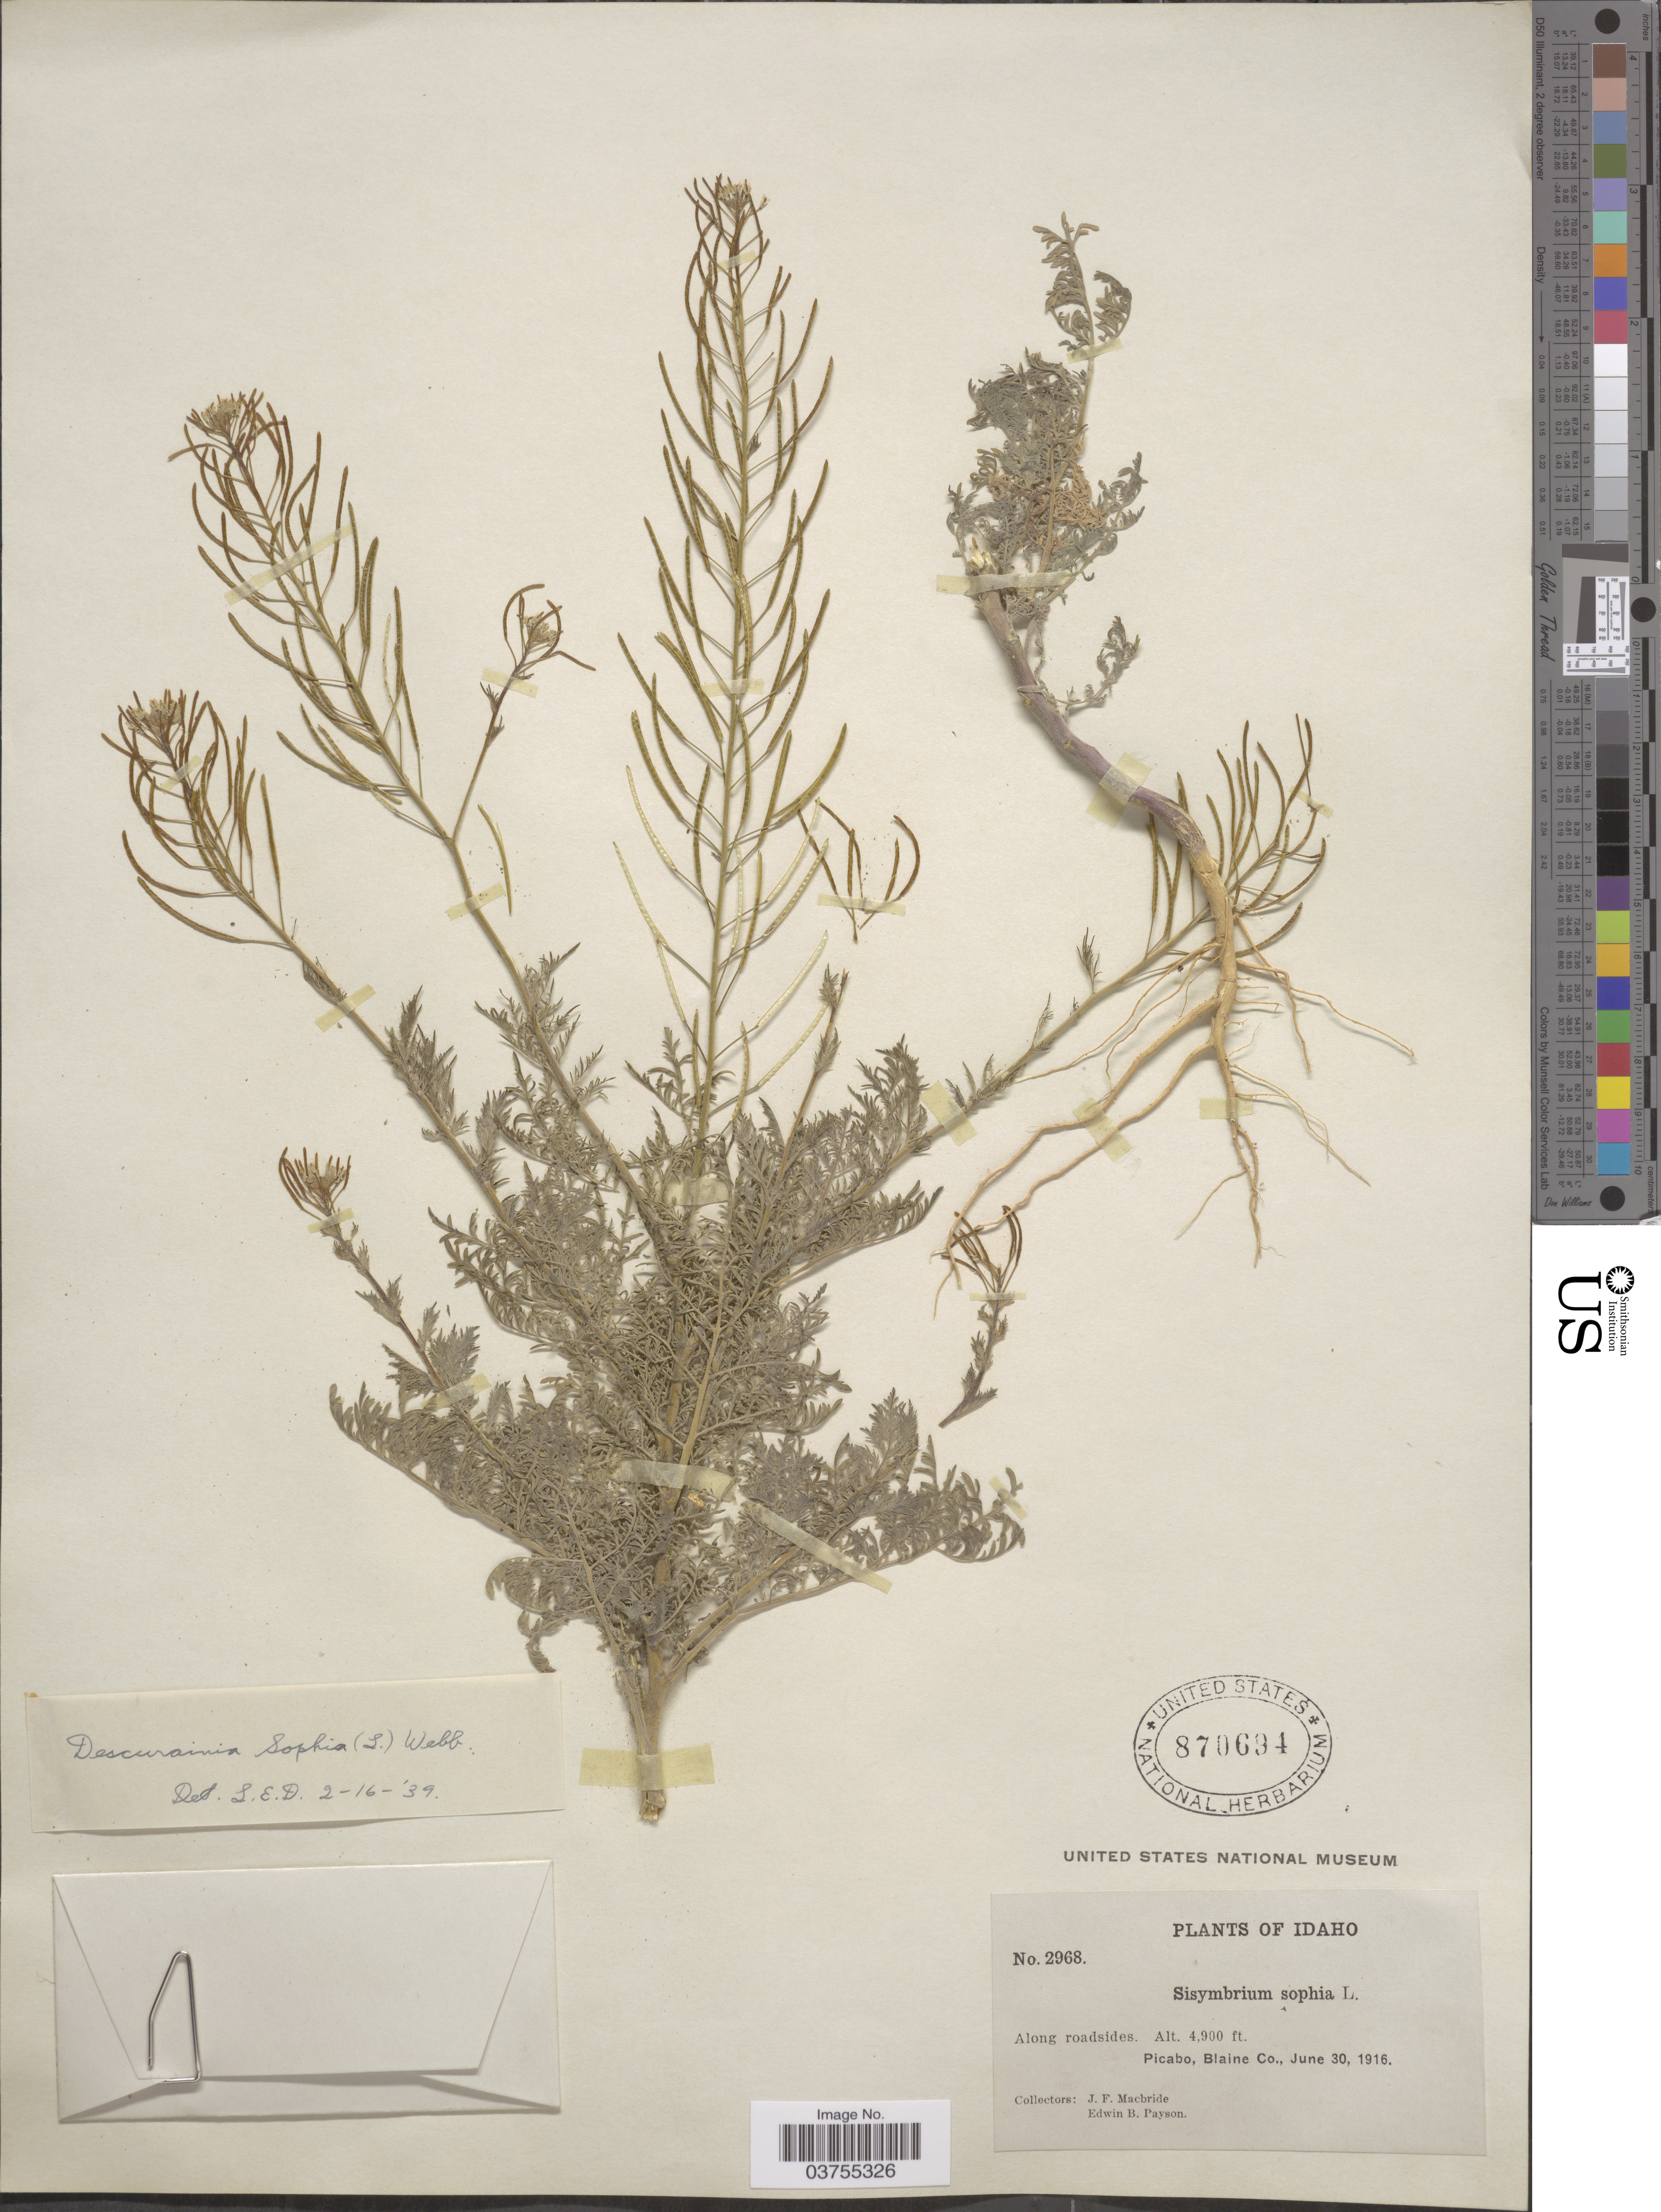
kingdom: Plantae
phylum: Tracheophyta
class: Magnoliopsida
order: Brassicales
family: Brassicaceae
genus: Descurainia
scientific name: Descurainia sophia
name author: (L.) Webb ex Prantl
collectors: J. F. Macbride & E. B. Payson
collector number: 2968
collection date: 1916-06-30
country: United States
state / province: Idaho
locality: Picabo, Blaine Co.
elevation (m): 1494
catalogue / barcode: US 870694